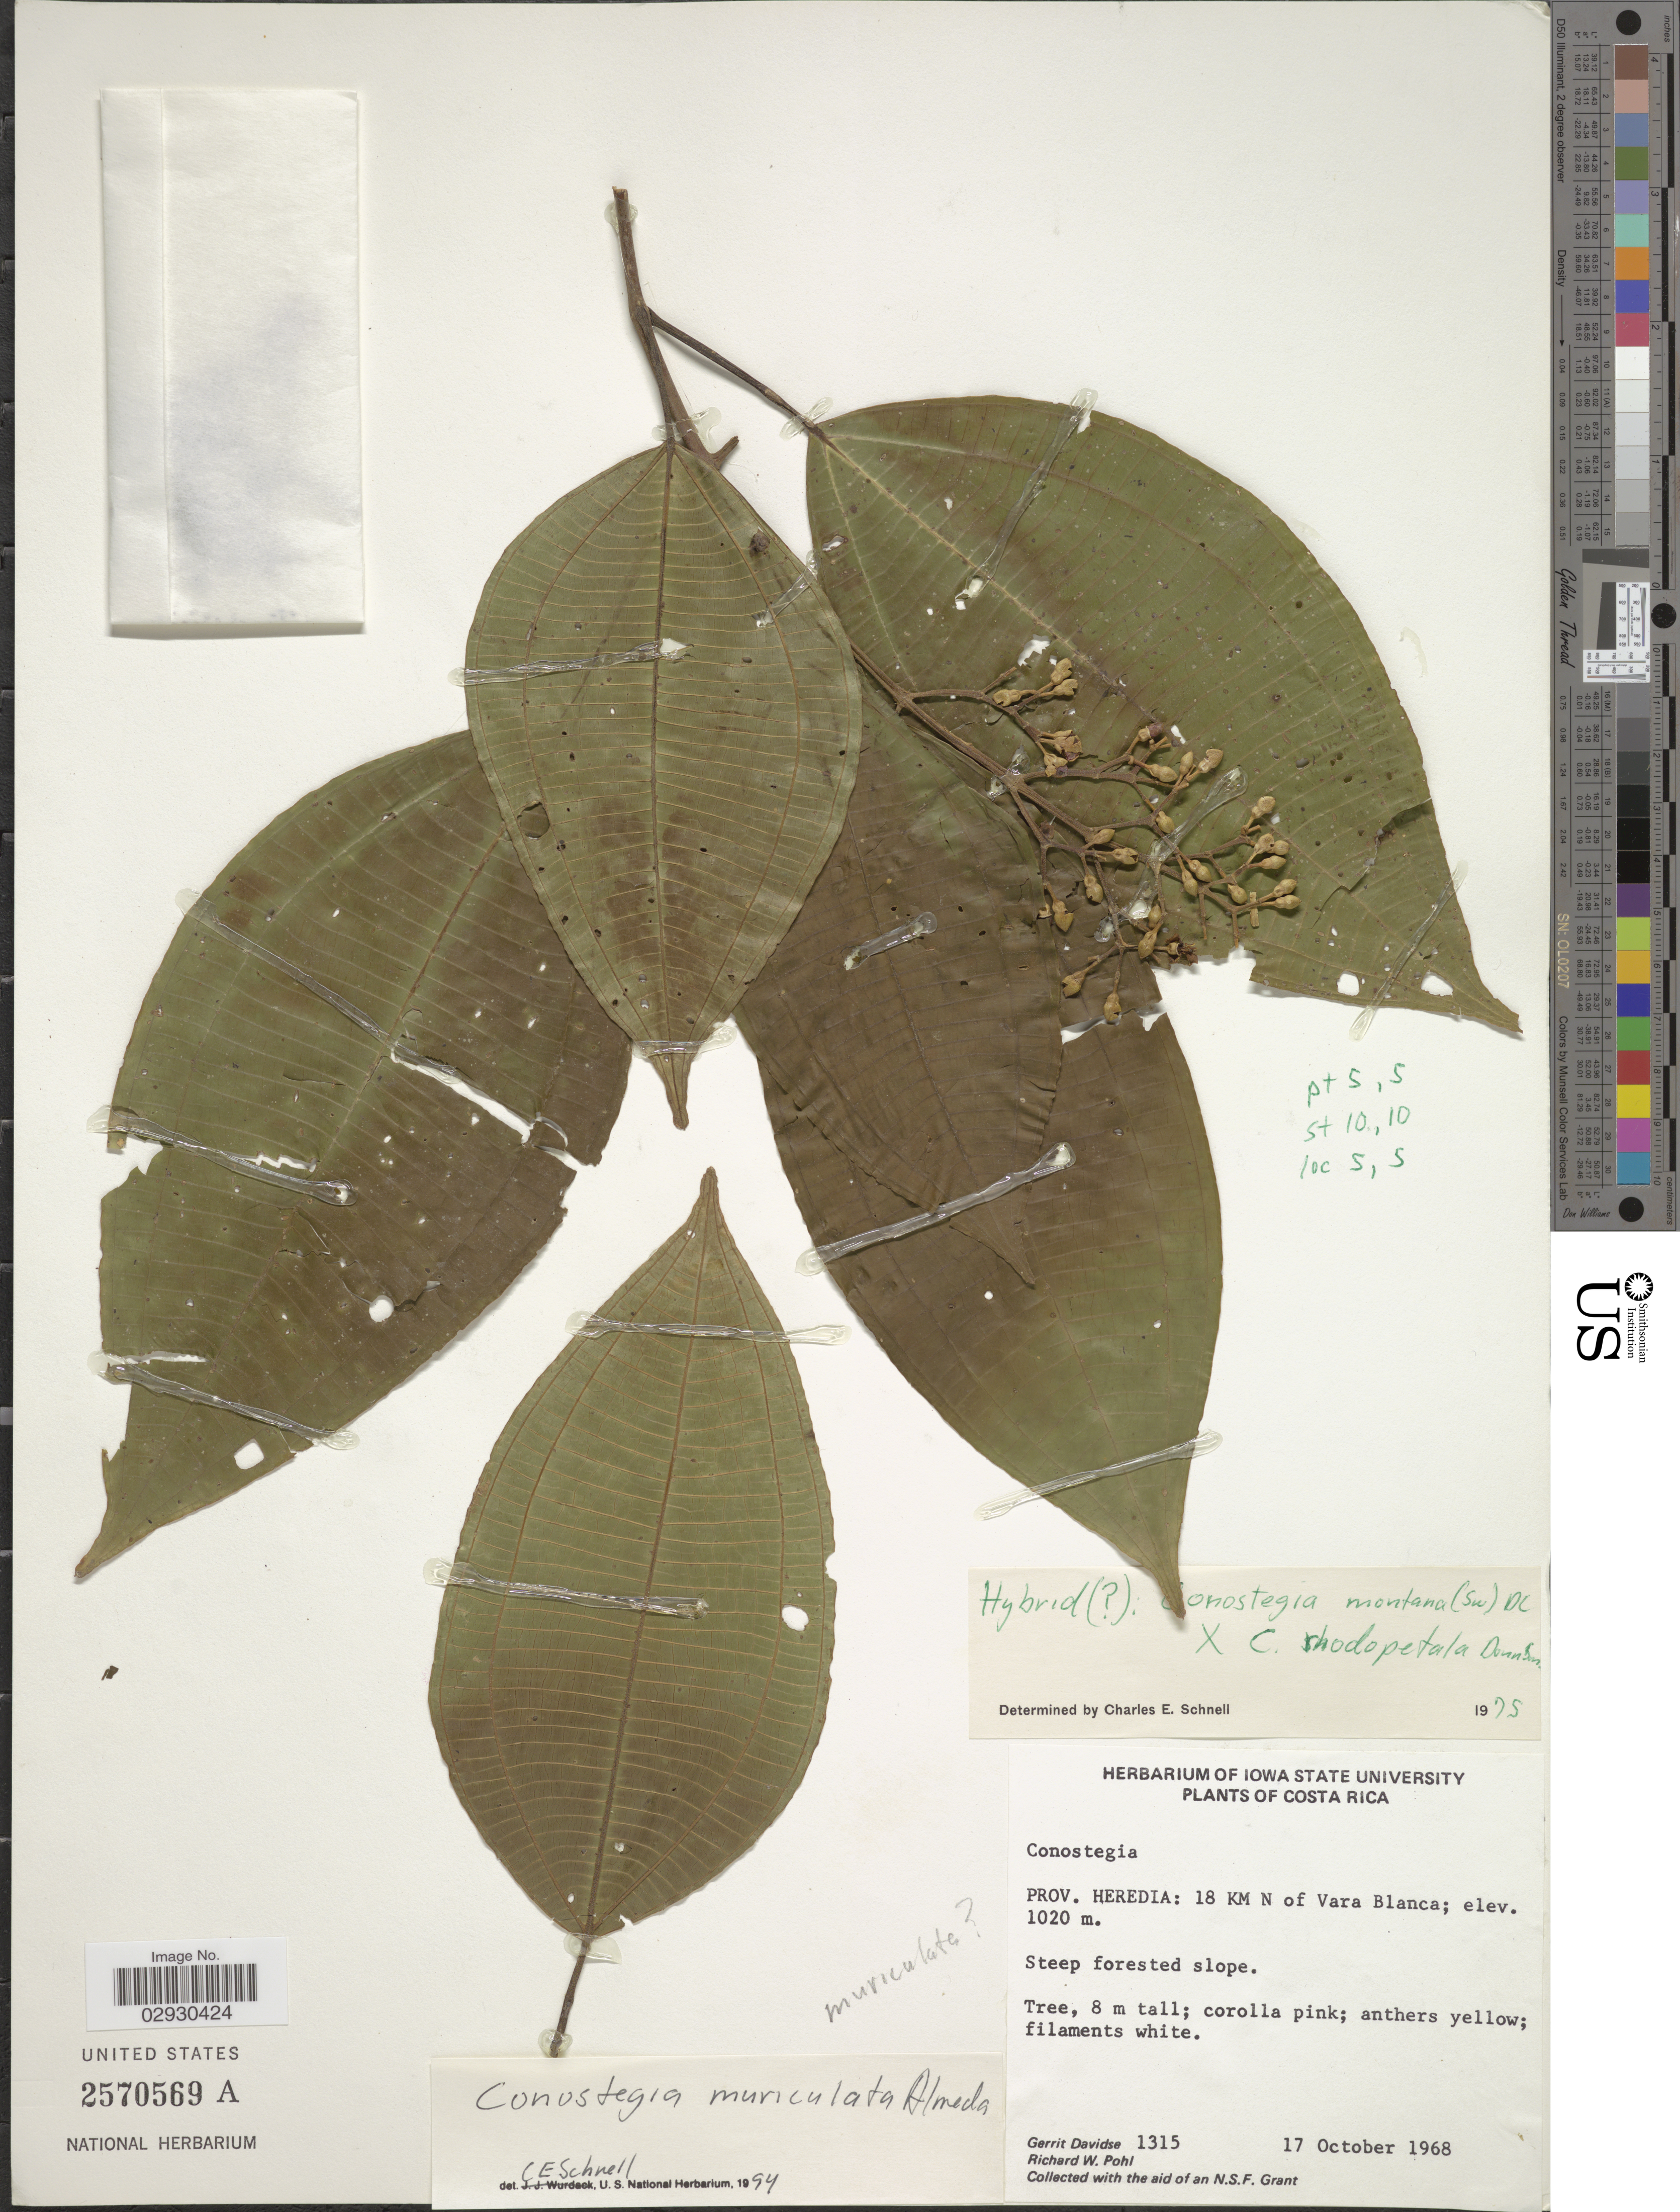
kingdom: Plantae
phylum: Tracheophyta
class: Magnoliopsida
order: Myrtales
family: Melastomataceae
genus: Conostegia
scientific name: Conostegia muriculata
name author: Almeda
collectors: G. Davidse & R. W. Pohl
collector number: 1315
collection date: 1968-10-17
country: Costa Rica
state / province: Heredia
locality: Prov. Heredia: 18 KM N of Vara Blanca.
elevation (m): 1020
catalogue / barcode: US 2570569A